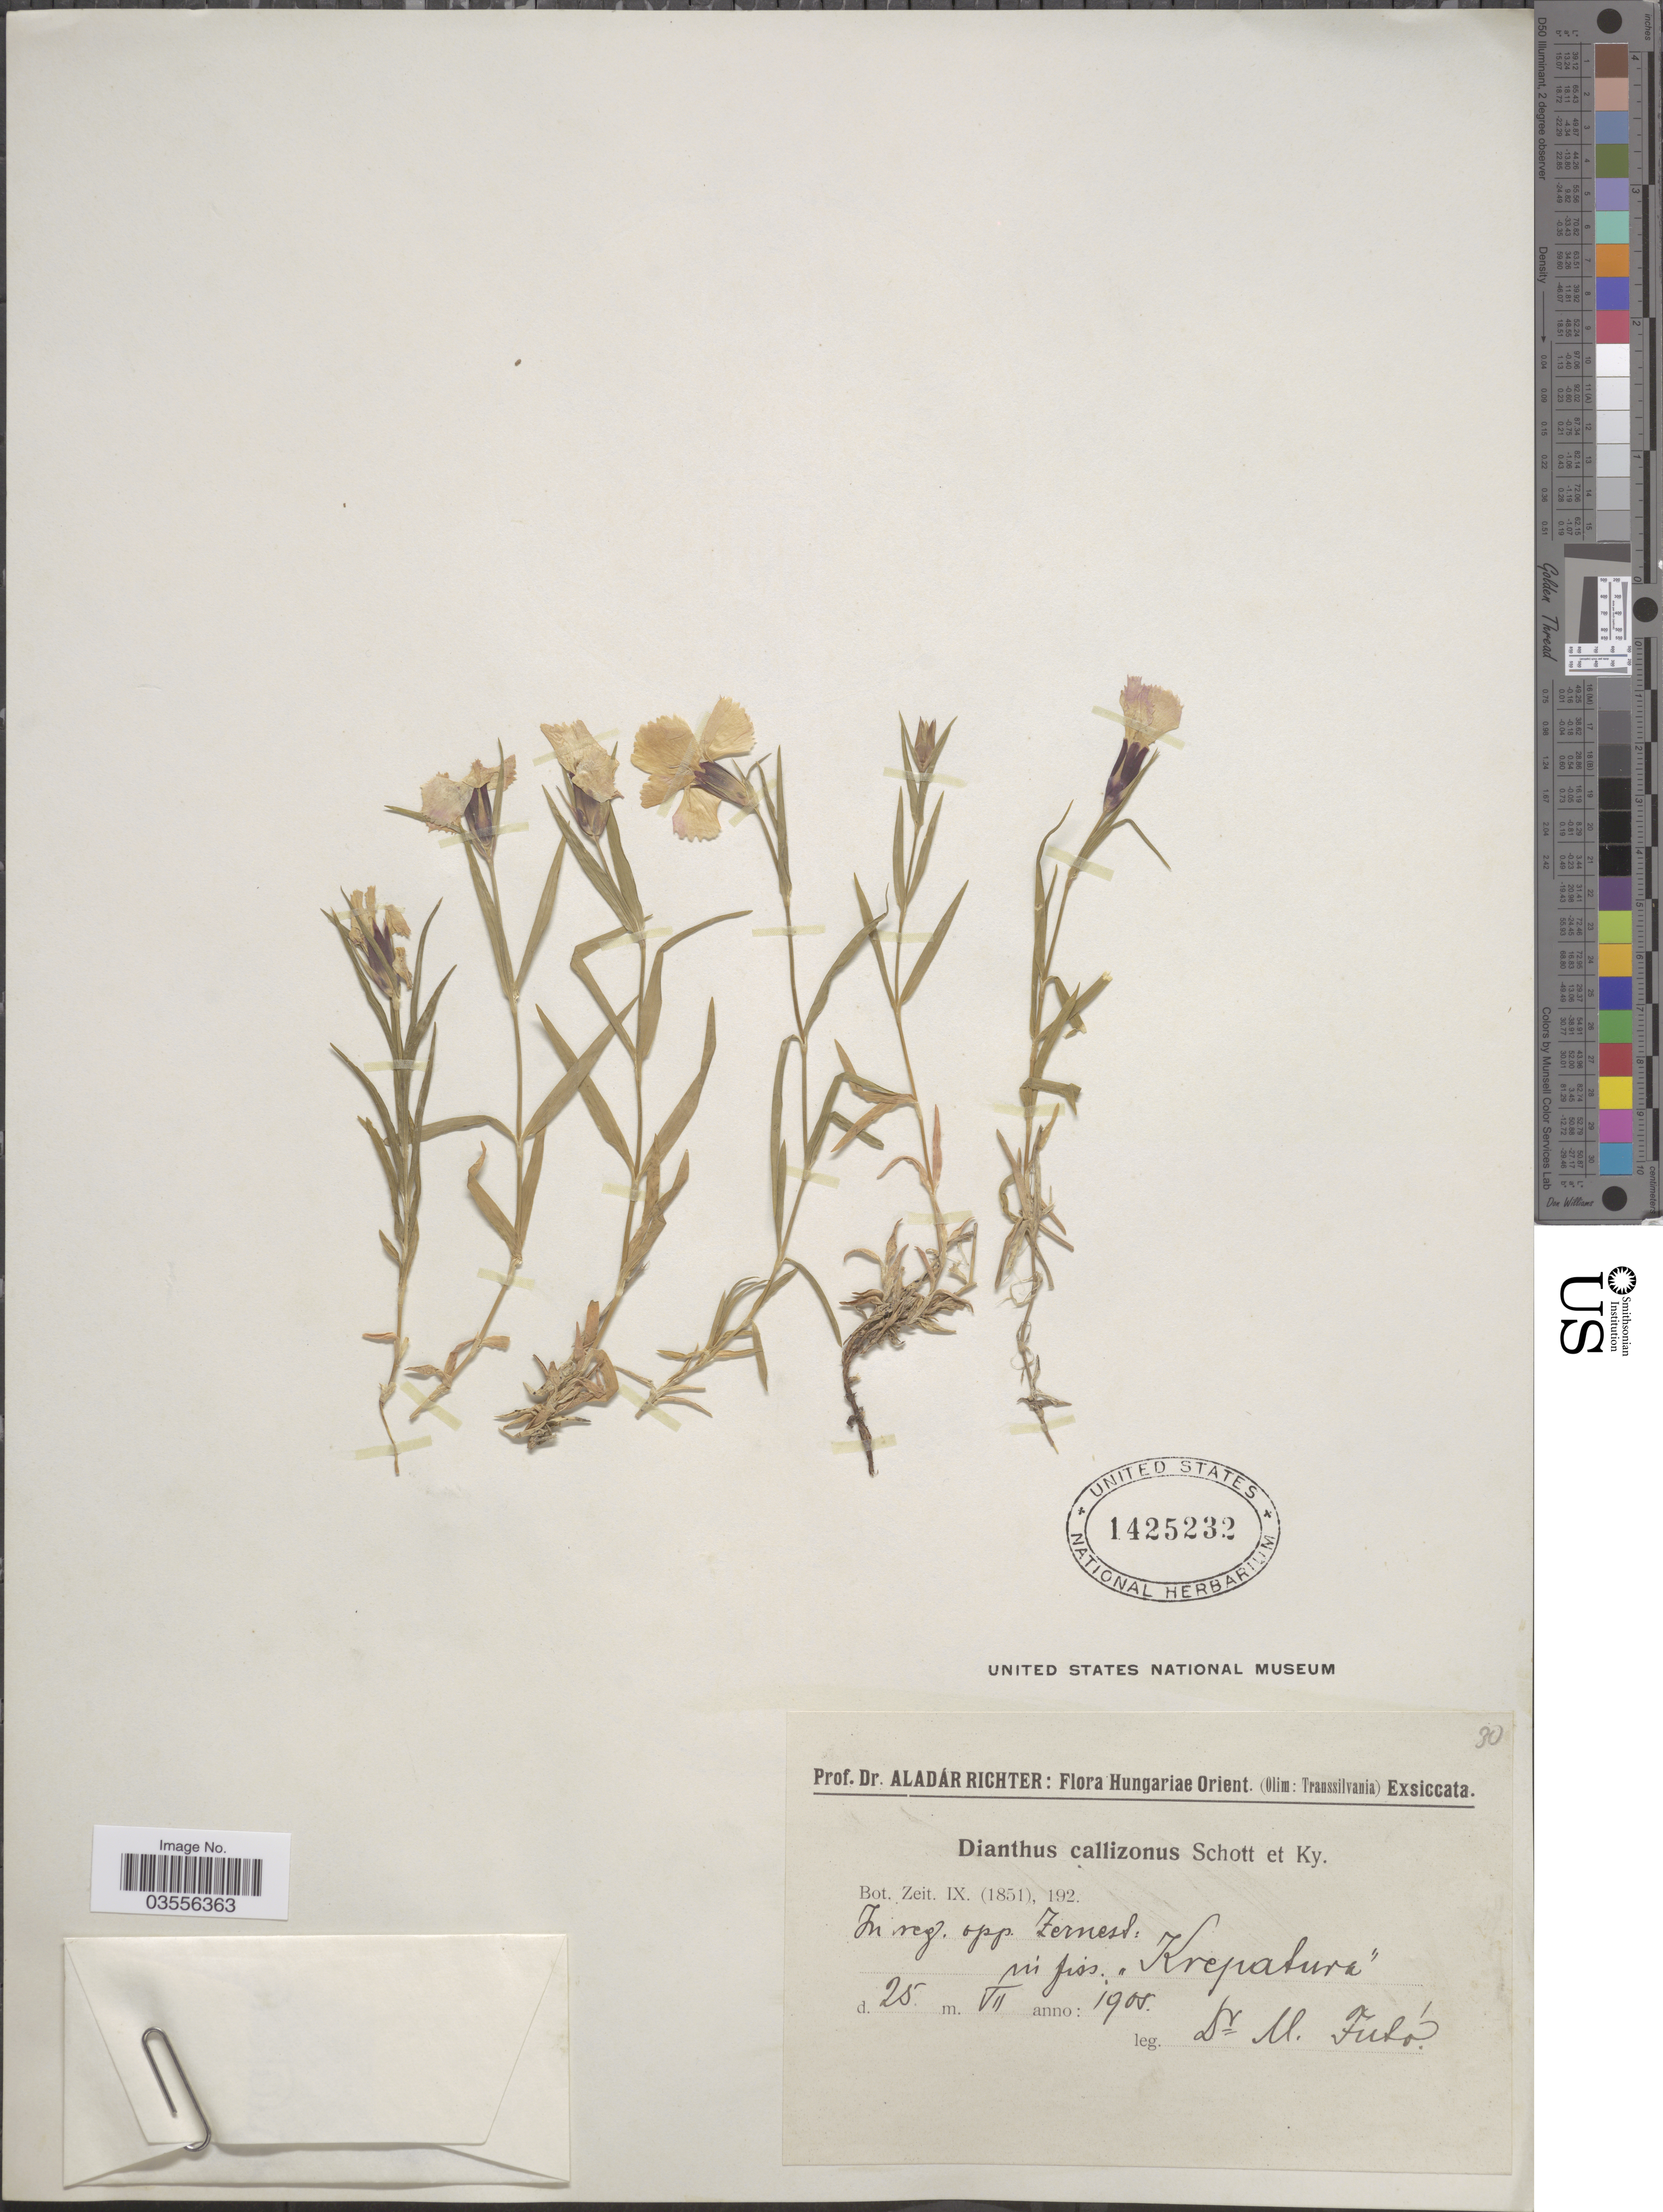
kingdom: Plantae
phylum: Tracheophyta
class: Magnoliopsida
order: Caryophyllales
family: Caryophyllaceae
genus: Dianthus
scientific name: Dianthus callizonus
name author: Schott & Kotschy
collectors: M. Futo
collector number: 30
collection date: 1905-07-25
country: Romania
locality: Hungariae Orient. (Olim: Transsilvania). In reg. opp. Zernest: in fiss. [interpreted]: "Krepatura".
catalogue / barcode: US 1425232